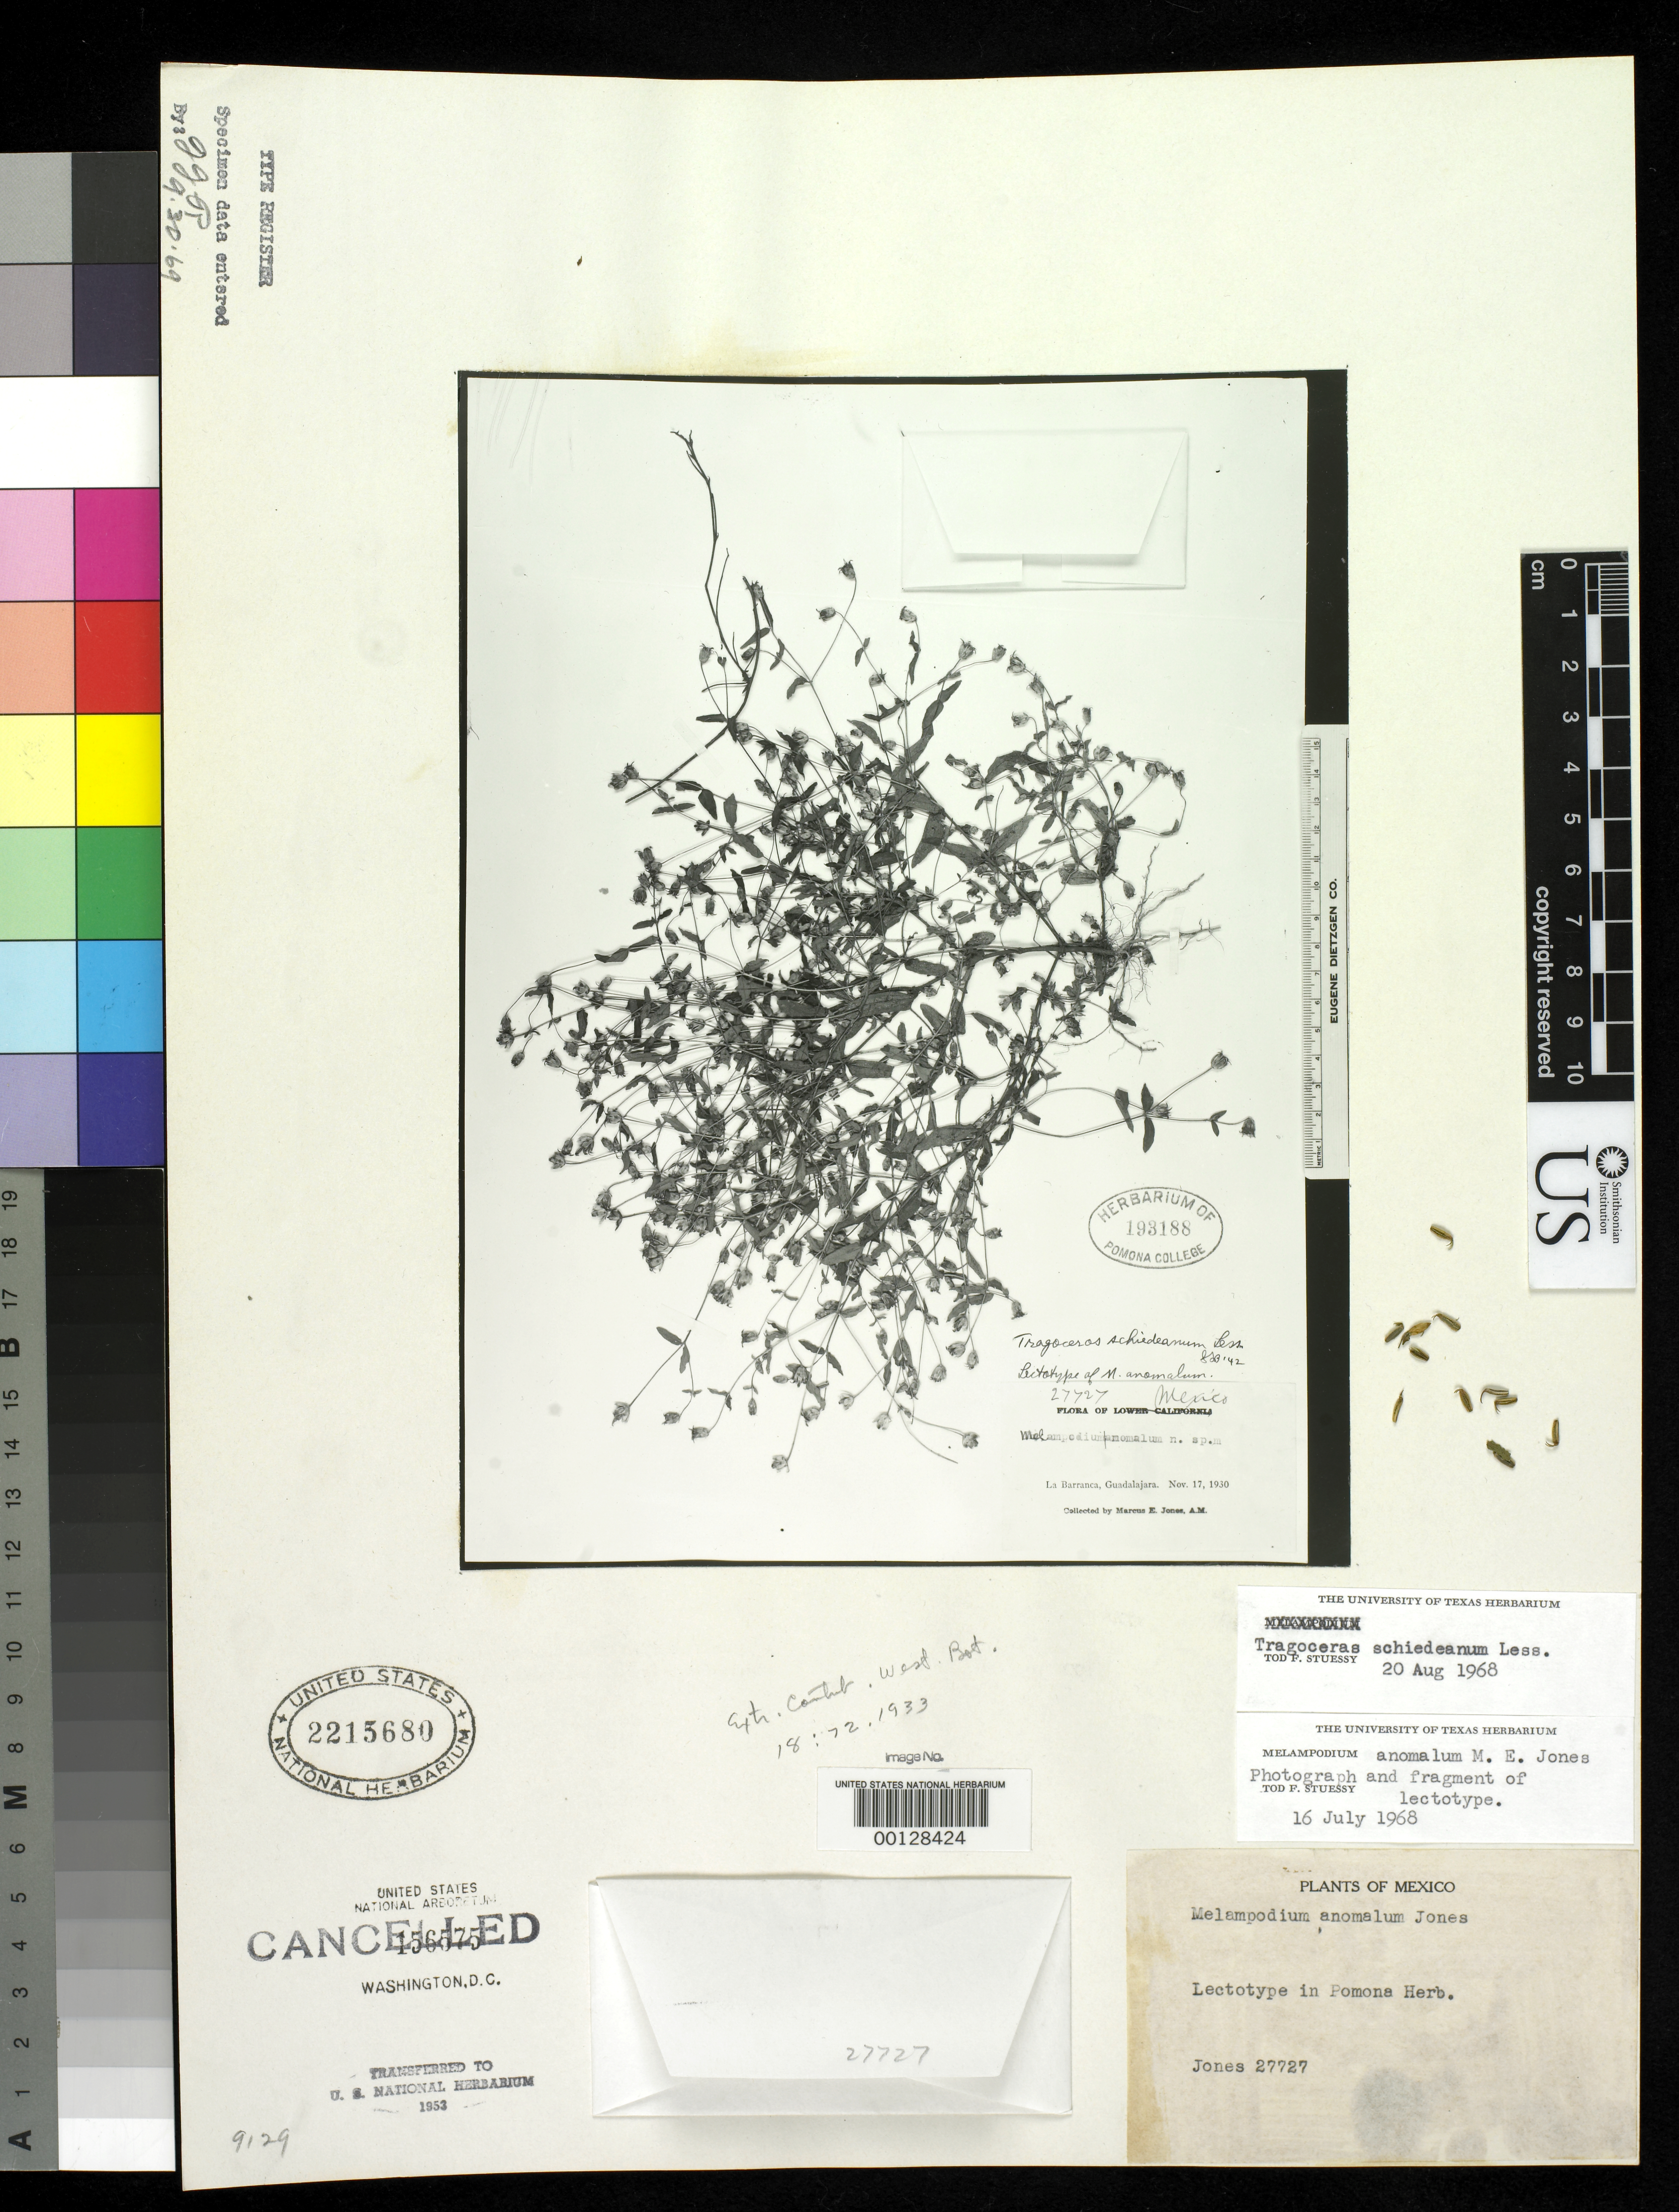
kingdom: Plantae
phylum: Tracheophyta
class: Magnoliopsida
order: Asterales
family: Asteraceae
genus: Melampodium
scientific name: Melampodium anomalum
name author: M.E. Jones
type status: Isotype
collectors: M. E. Jones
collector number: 27727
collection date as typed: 17 Nov 1930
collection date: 1930-11-17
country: Mexico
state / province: Jalisco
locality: Guadalajara, La Barranca.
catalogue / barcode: US 2215680